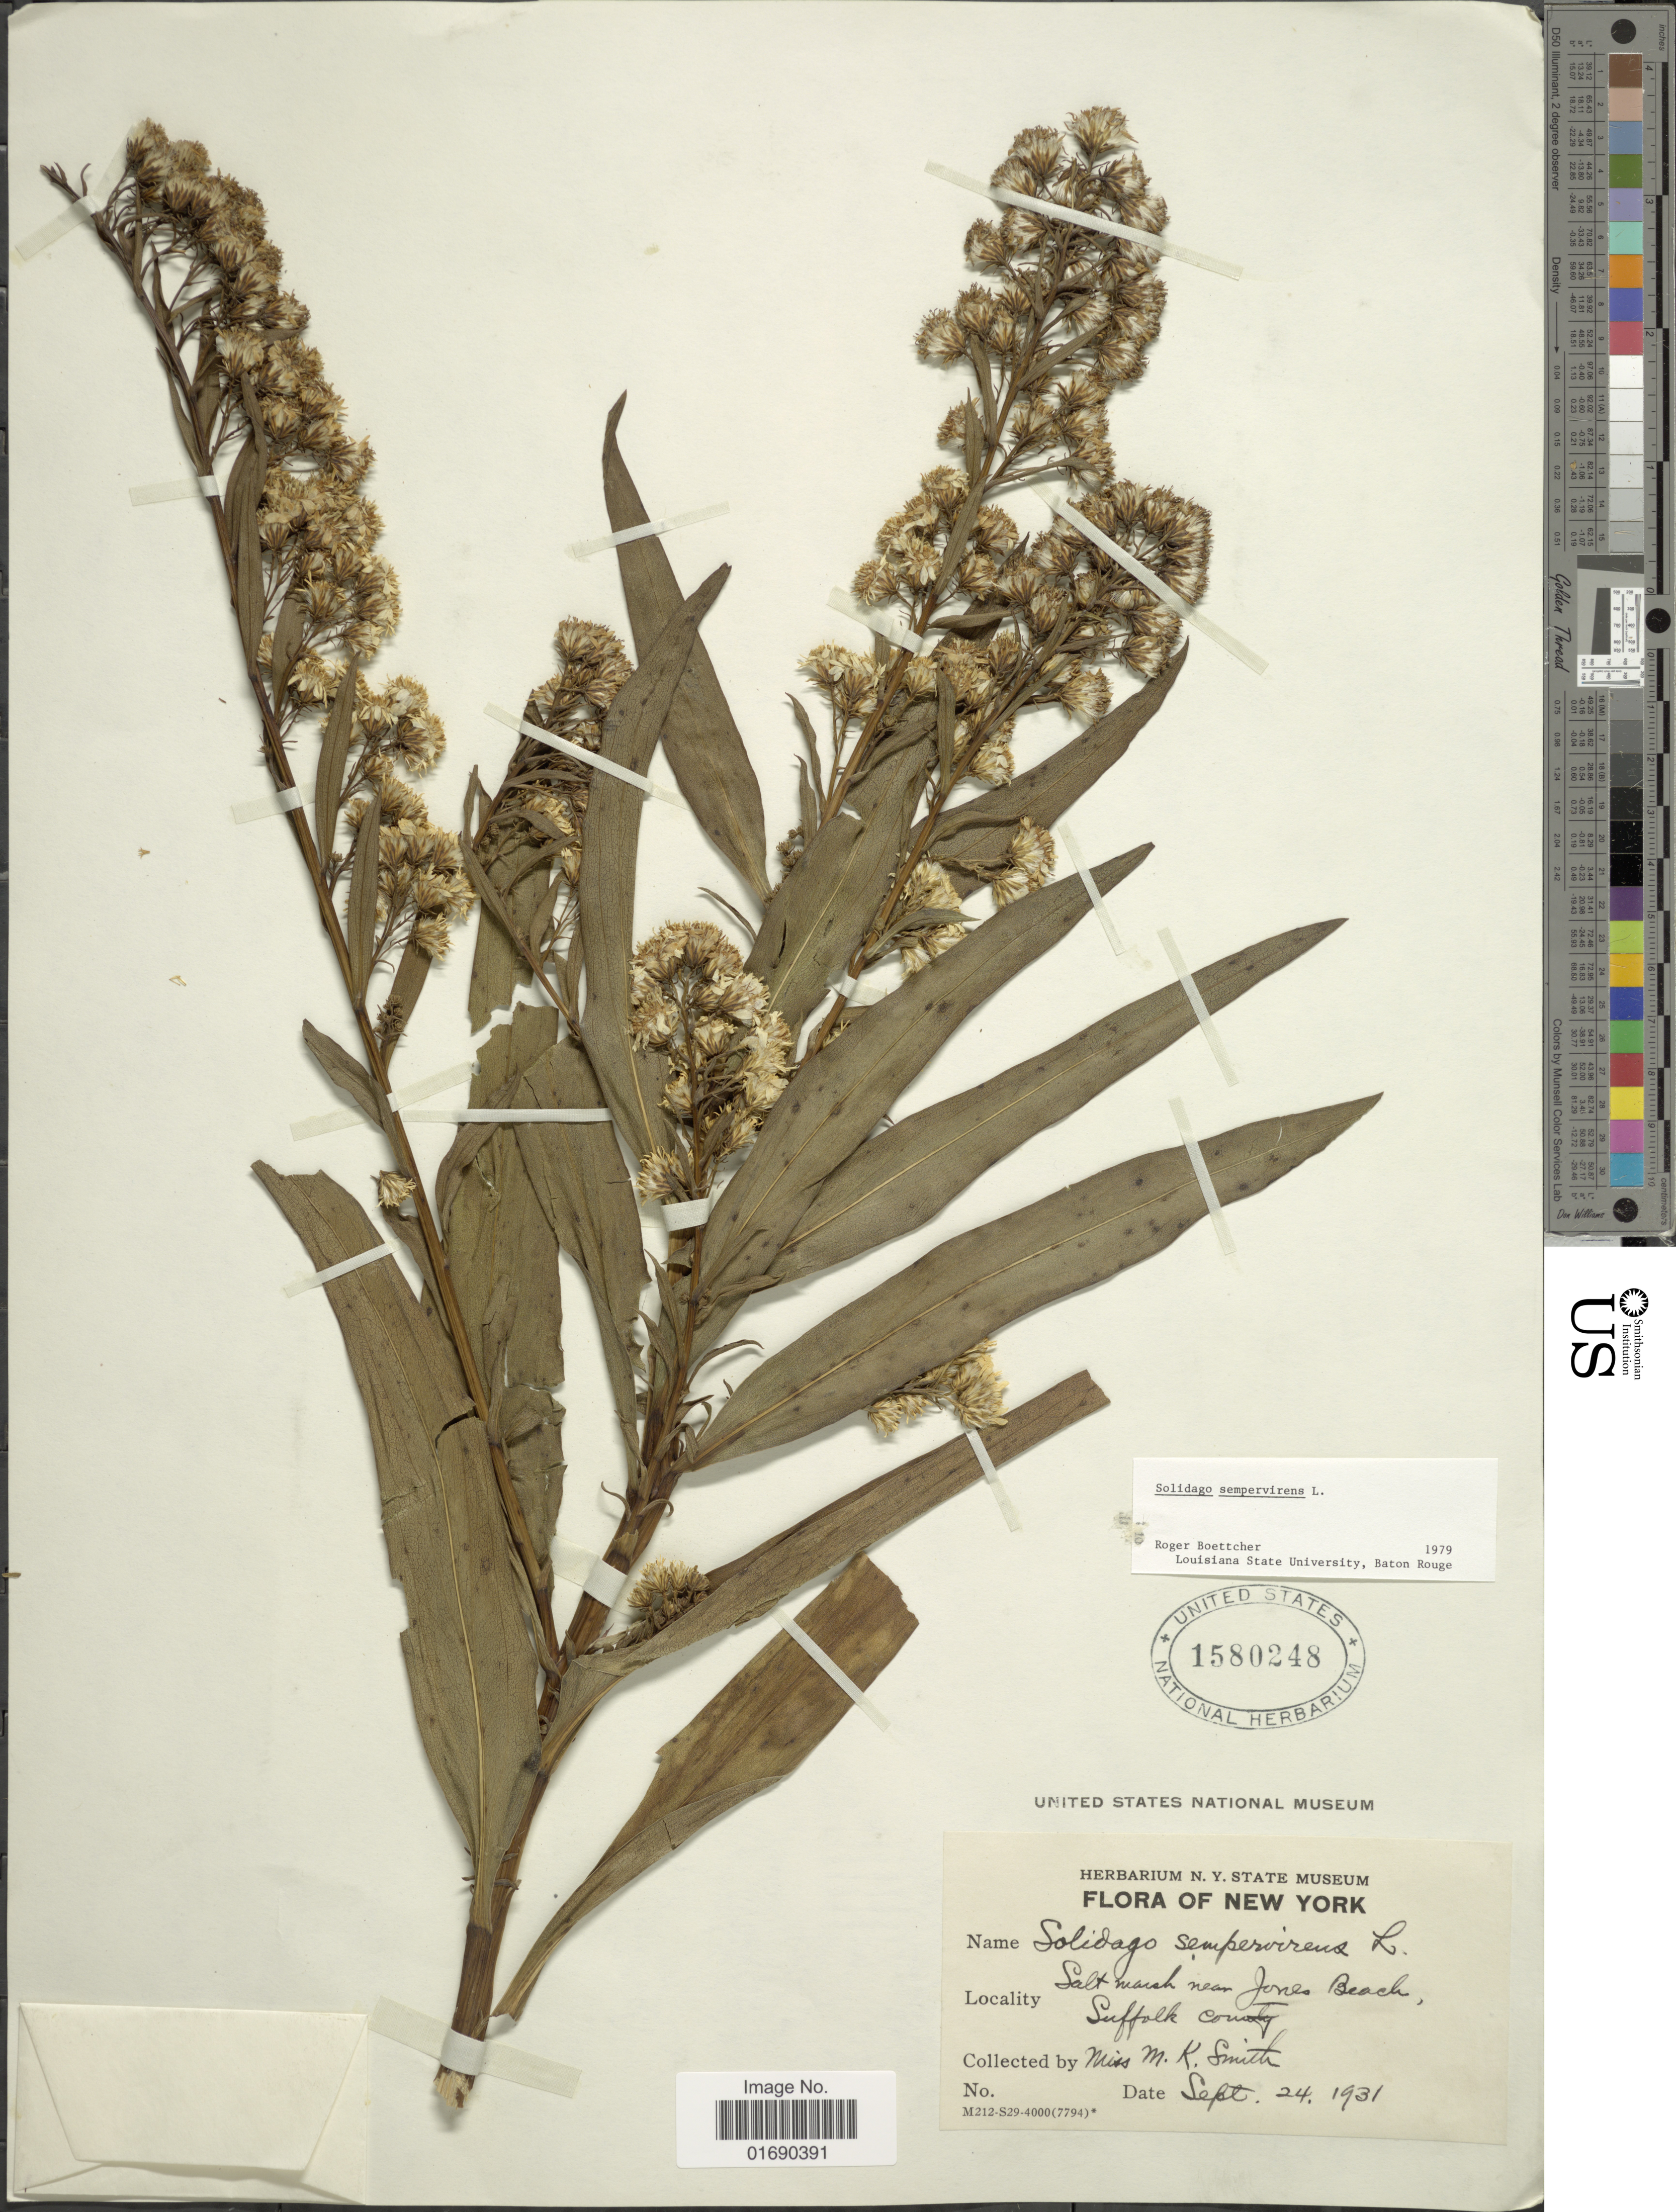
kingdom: Plantae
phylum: Tracheophyta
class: Magnoliopsida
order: Asterales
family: Asteraceae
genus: Solidago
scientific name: Solidago sempervirens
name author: L.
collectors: M. Smith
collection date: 1931-09-24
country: United States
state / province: New York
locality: Salt marsh near Jones Beach, Suffolk County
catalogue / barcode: US 1580248